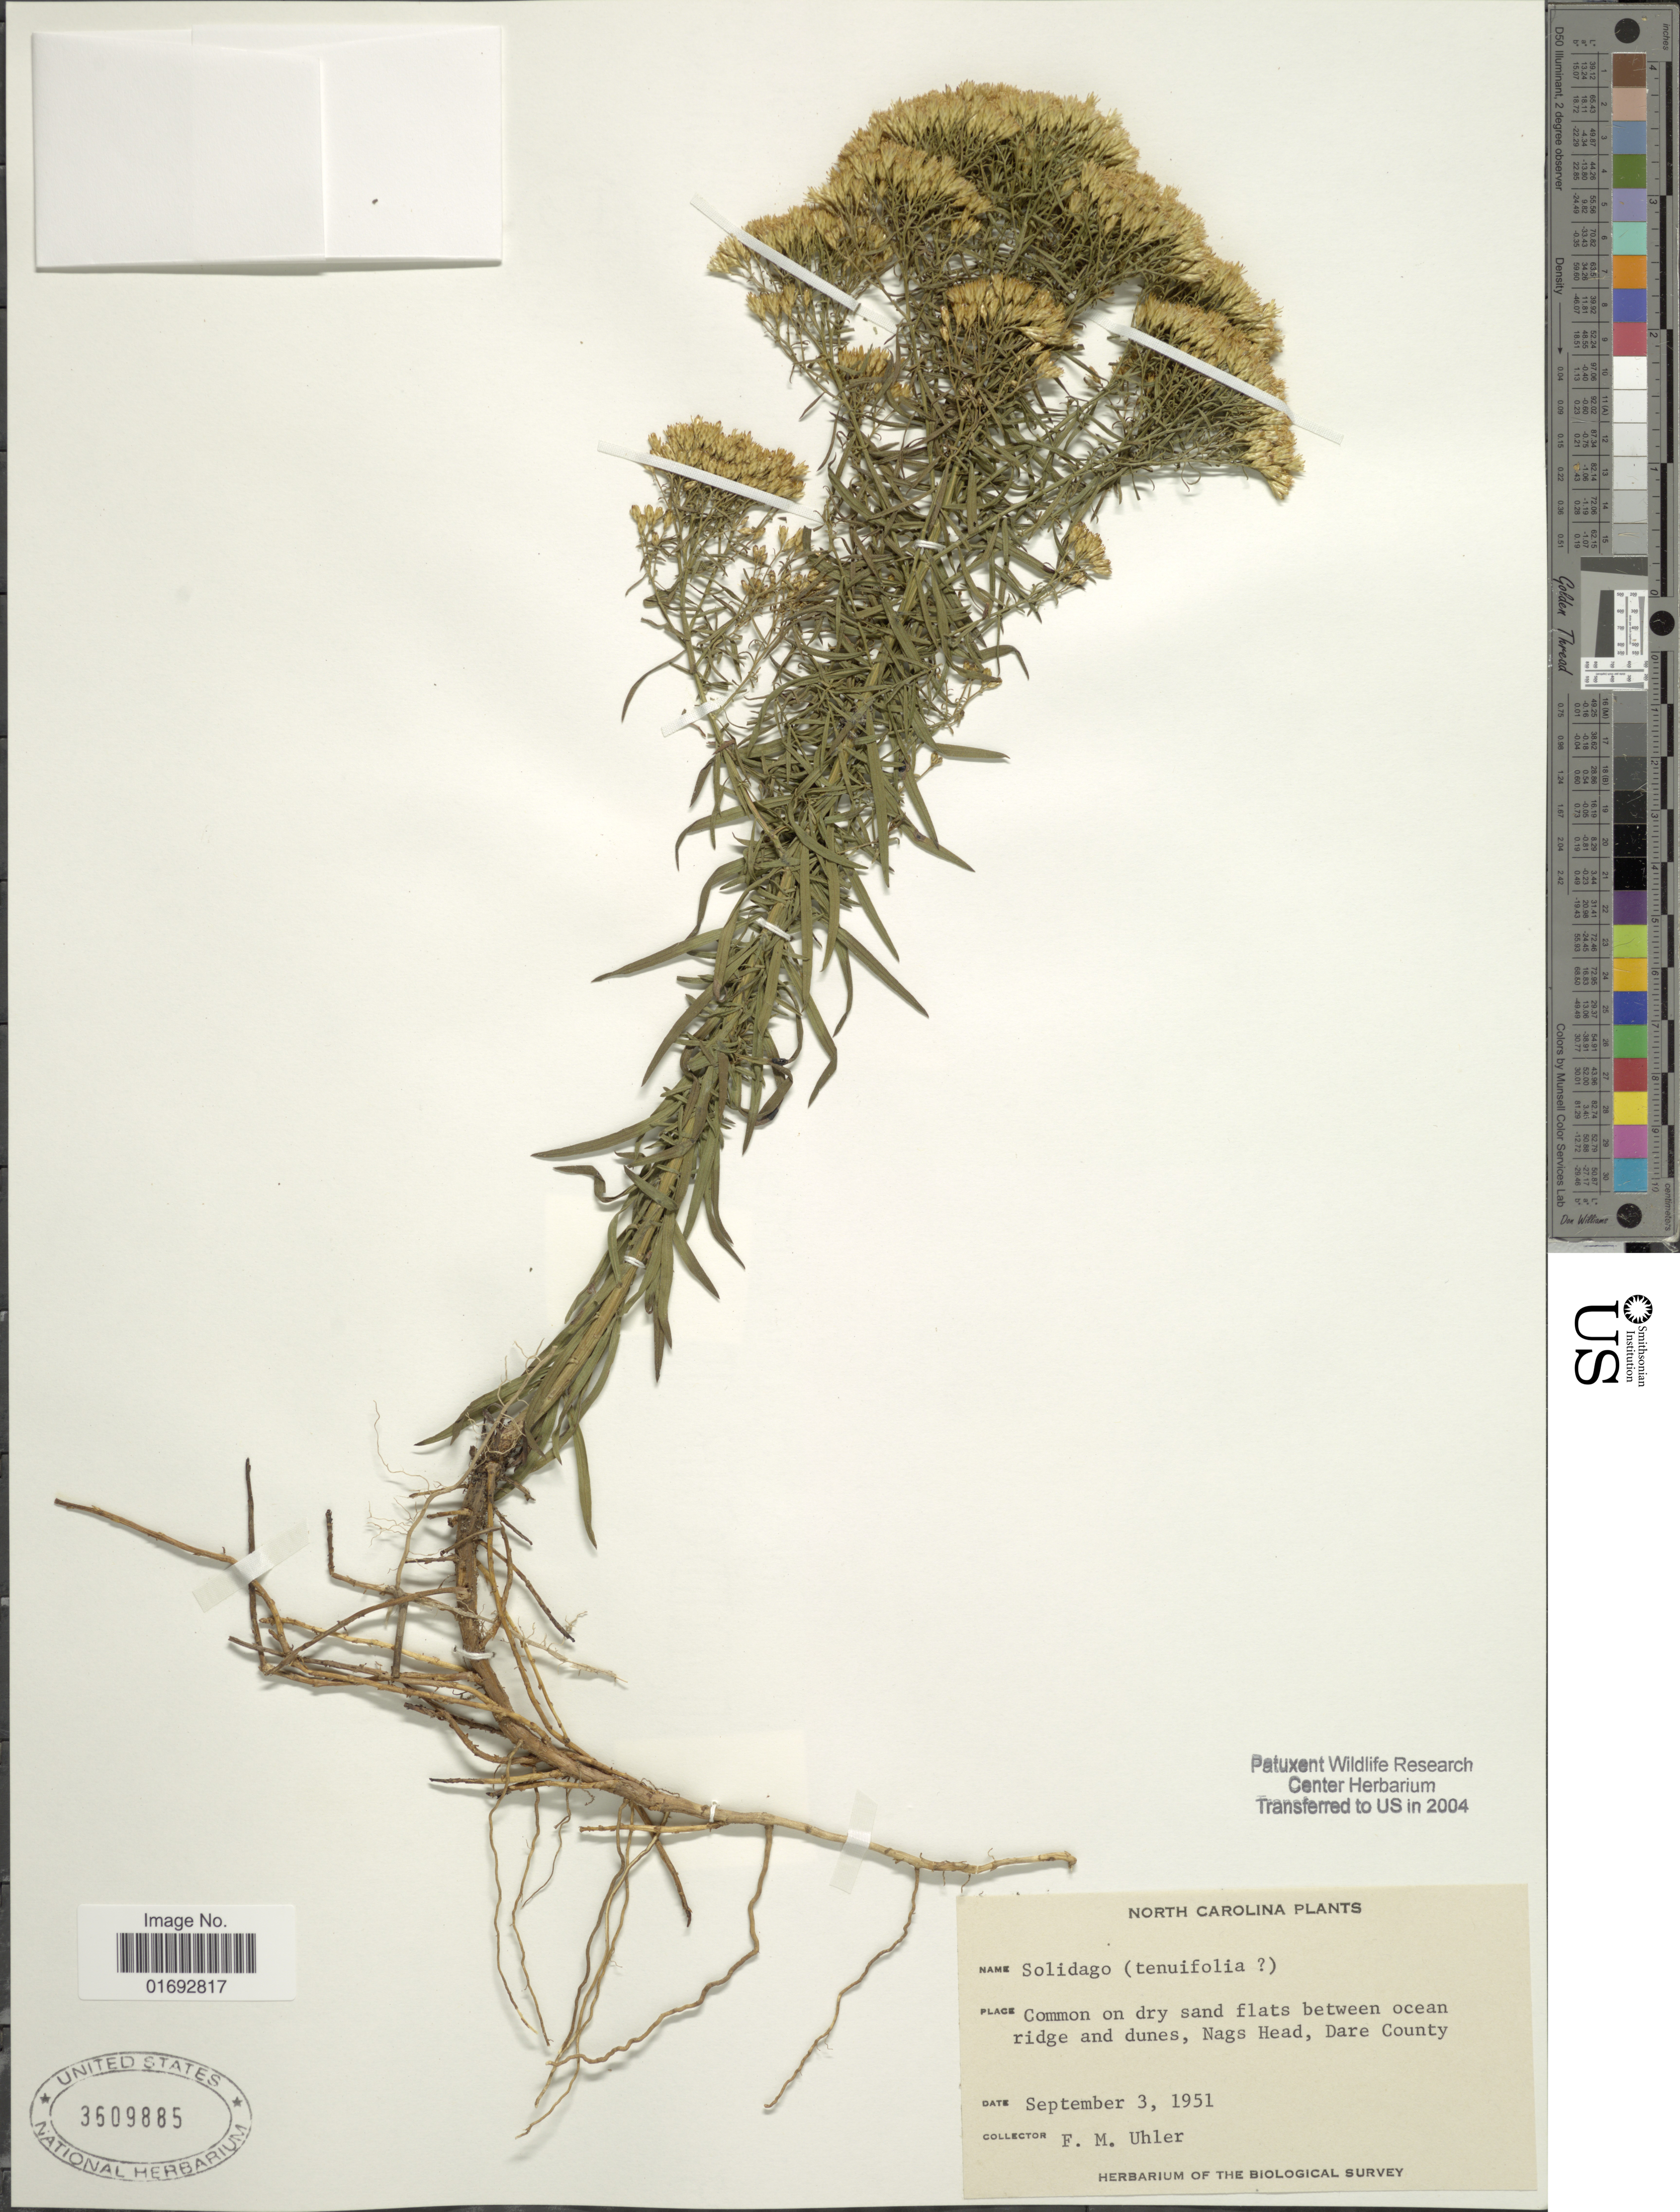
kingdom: Plantae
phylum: Tracheophyta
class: Magnoliopsida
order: Asterales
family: Asteraceae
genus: Euthamia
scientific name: Euthamia tenuifolia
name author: (Pursh) Nutt.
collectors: F. M. Uhler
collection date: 1951-09-03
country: United States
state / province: North Carolina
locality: Nags Head, Dare County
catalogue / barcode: US 3609885